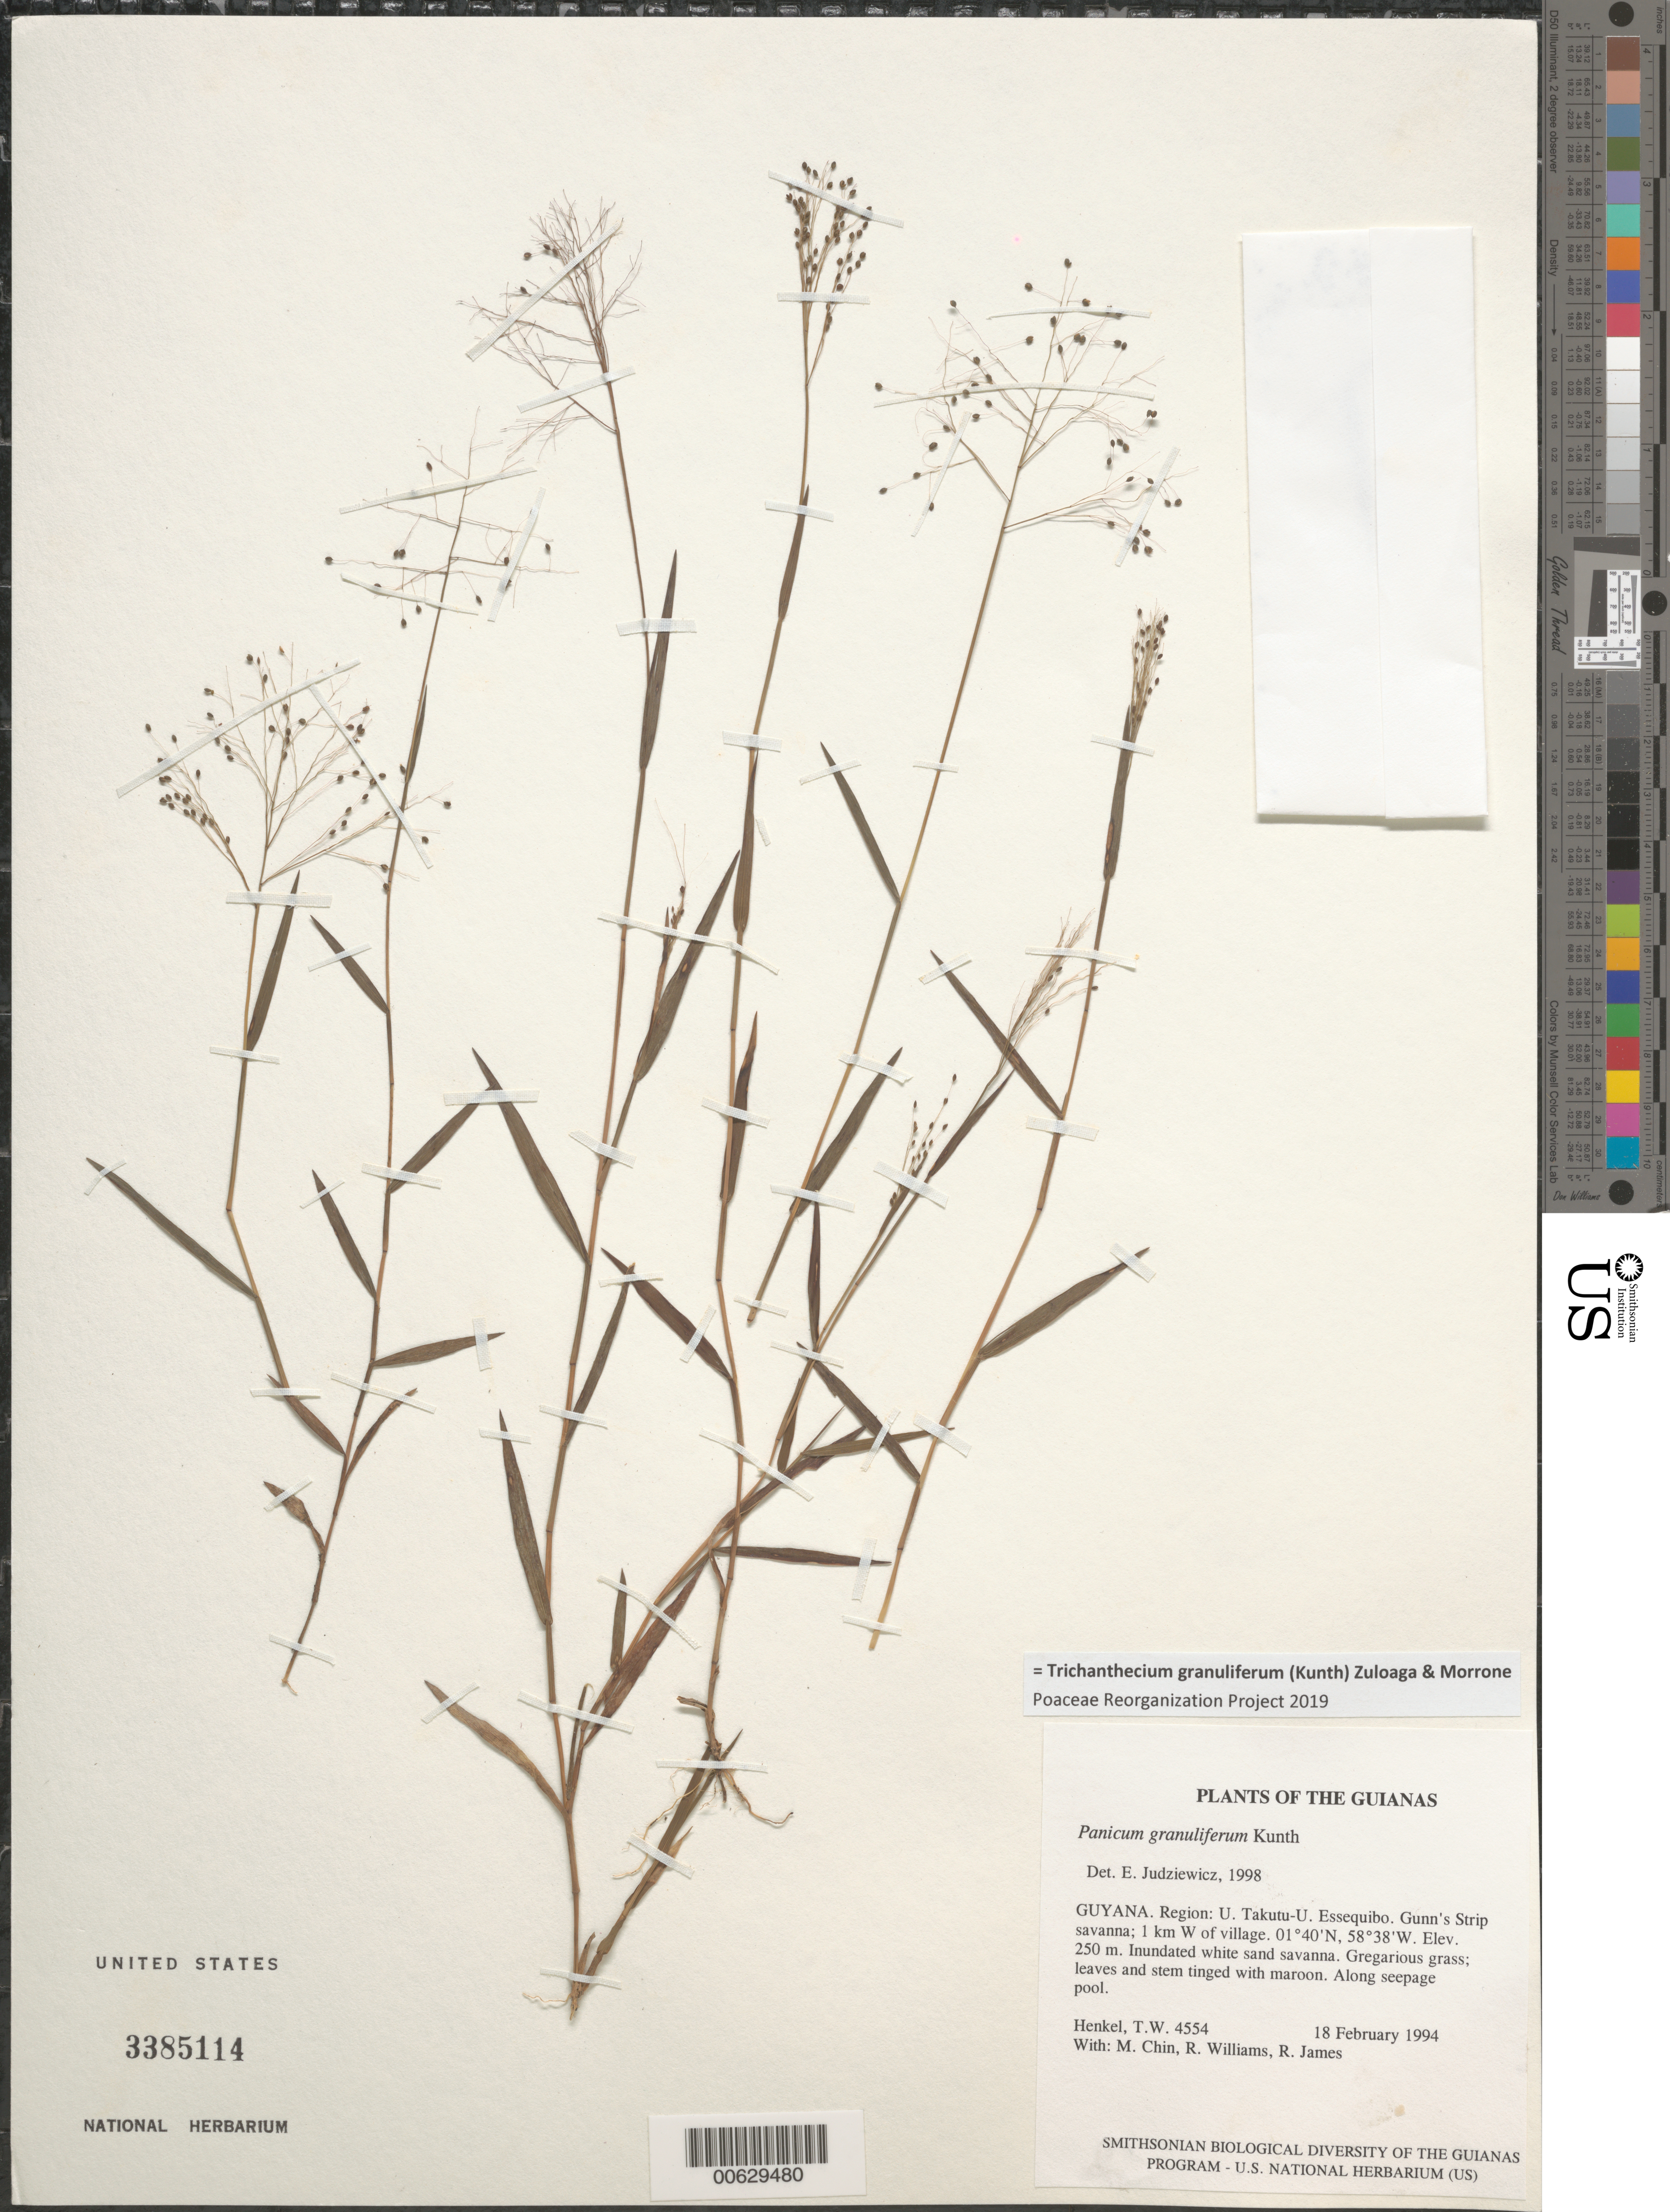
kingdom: Plantae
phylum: Tracheophyta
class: Liliopsida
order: Poales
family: Poaceae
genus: Trichanthecium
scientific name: Trichanthecium granuliferum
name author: (Kunth) Zuloaga & Morrone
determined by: Poaceae Reorganization Project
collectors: T. Henkel, M. Chin, R. Williams & R. James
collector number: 4554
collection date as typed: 18 February 1994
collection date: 1994-02-18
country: Guyana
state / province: U. Takutu-U. Essequibo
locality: Gunn's Strip savanna; 1 km W of village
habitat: Inundated white sand savanna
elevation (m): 250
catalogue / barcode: US 3385114